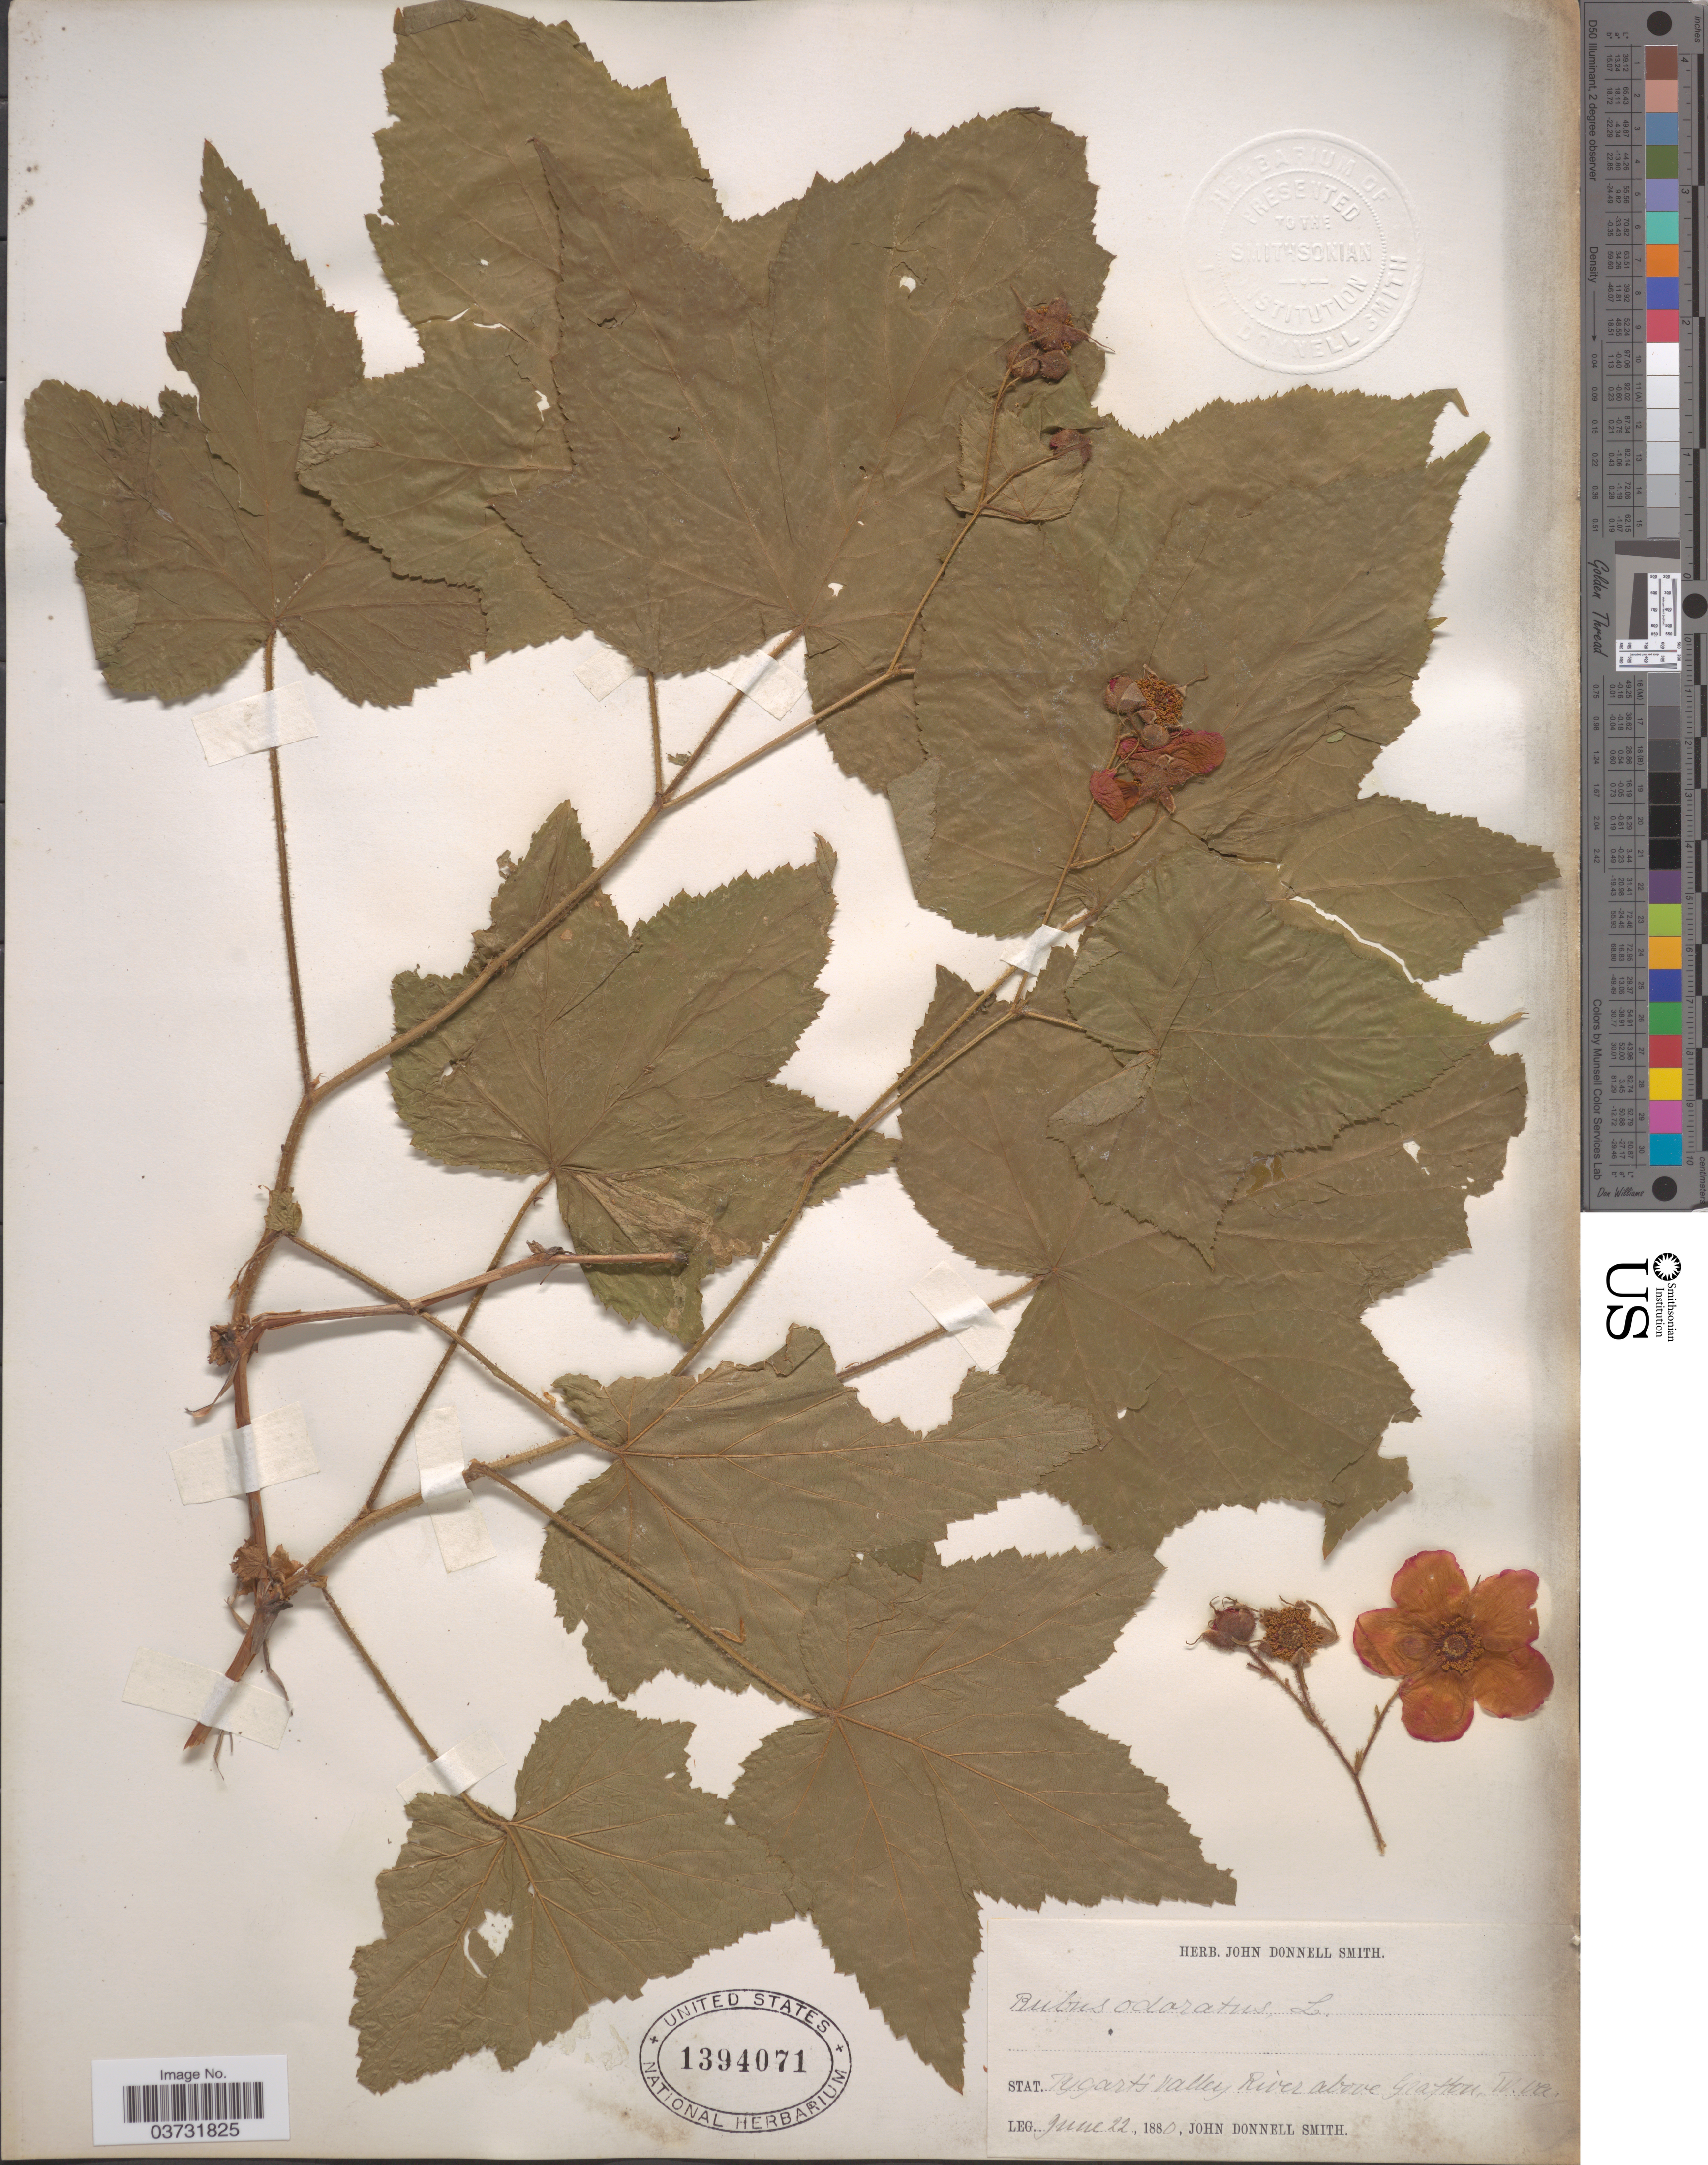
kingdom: Plantae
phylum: Tracheophyta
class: Magnoliopsida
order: Rosales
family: Rosaceae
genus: Rubus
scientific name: Rubus odoratus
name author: L.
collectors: J. Donnell Smith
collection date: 1880-06-22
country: United States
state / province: West Virginia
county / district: Randolph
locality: Tygart's Valley River above Grafton.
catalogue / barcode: US 1394071